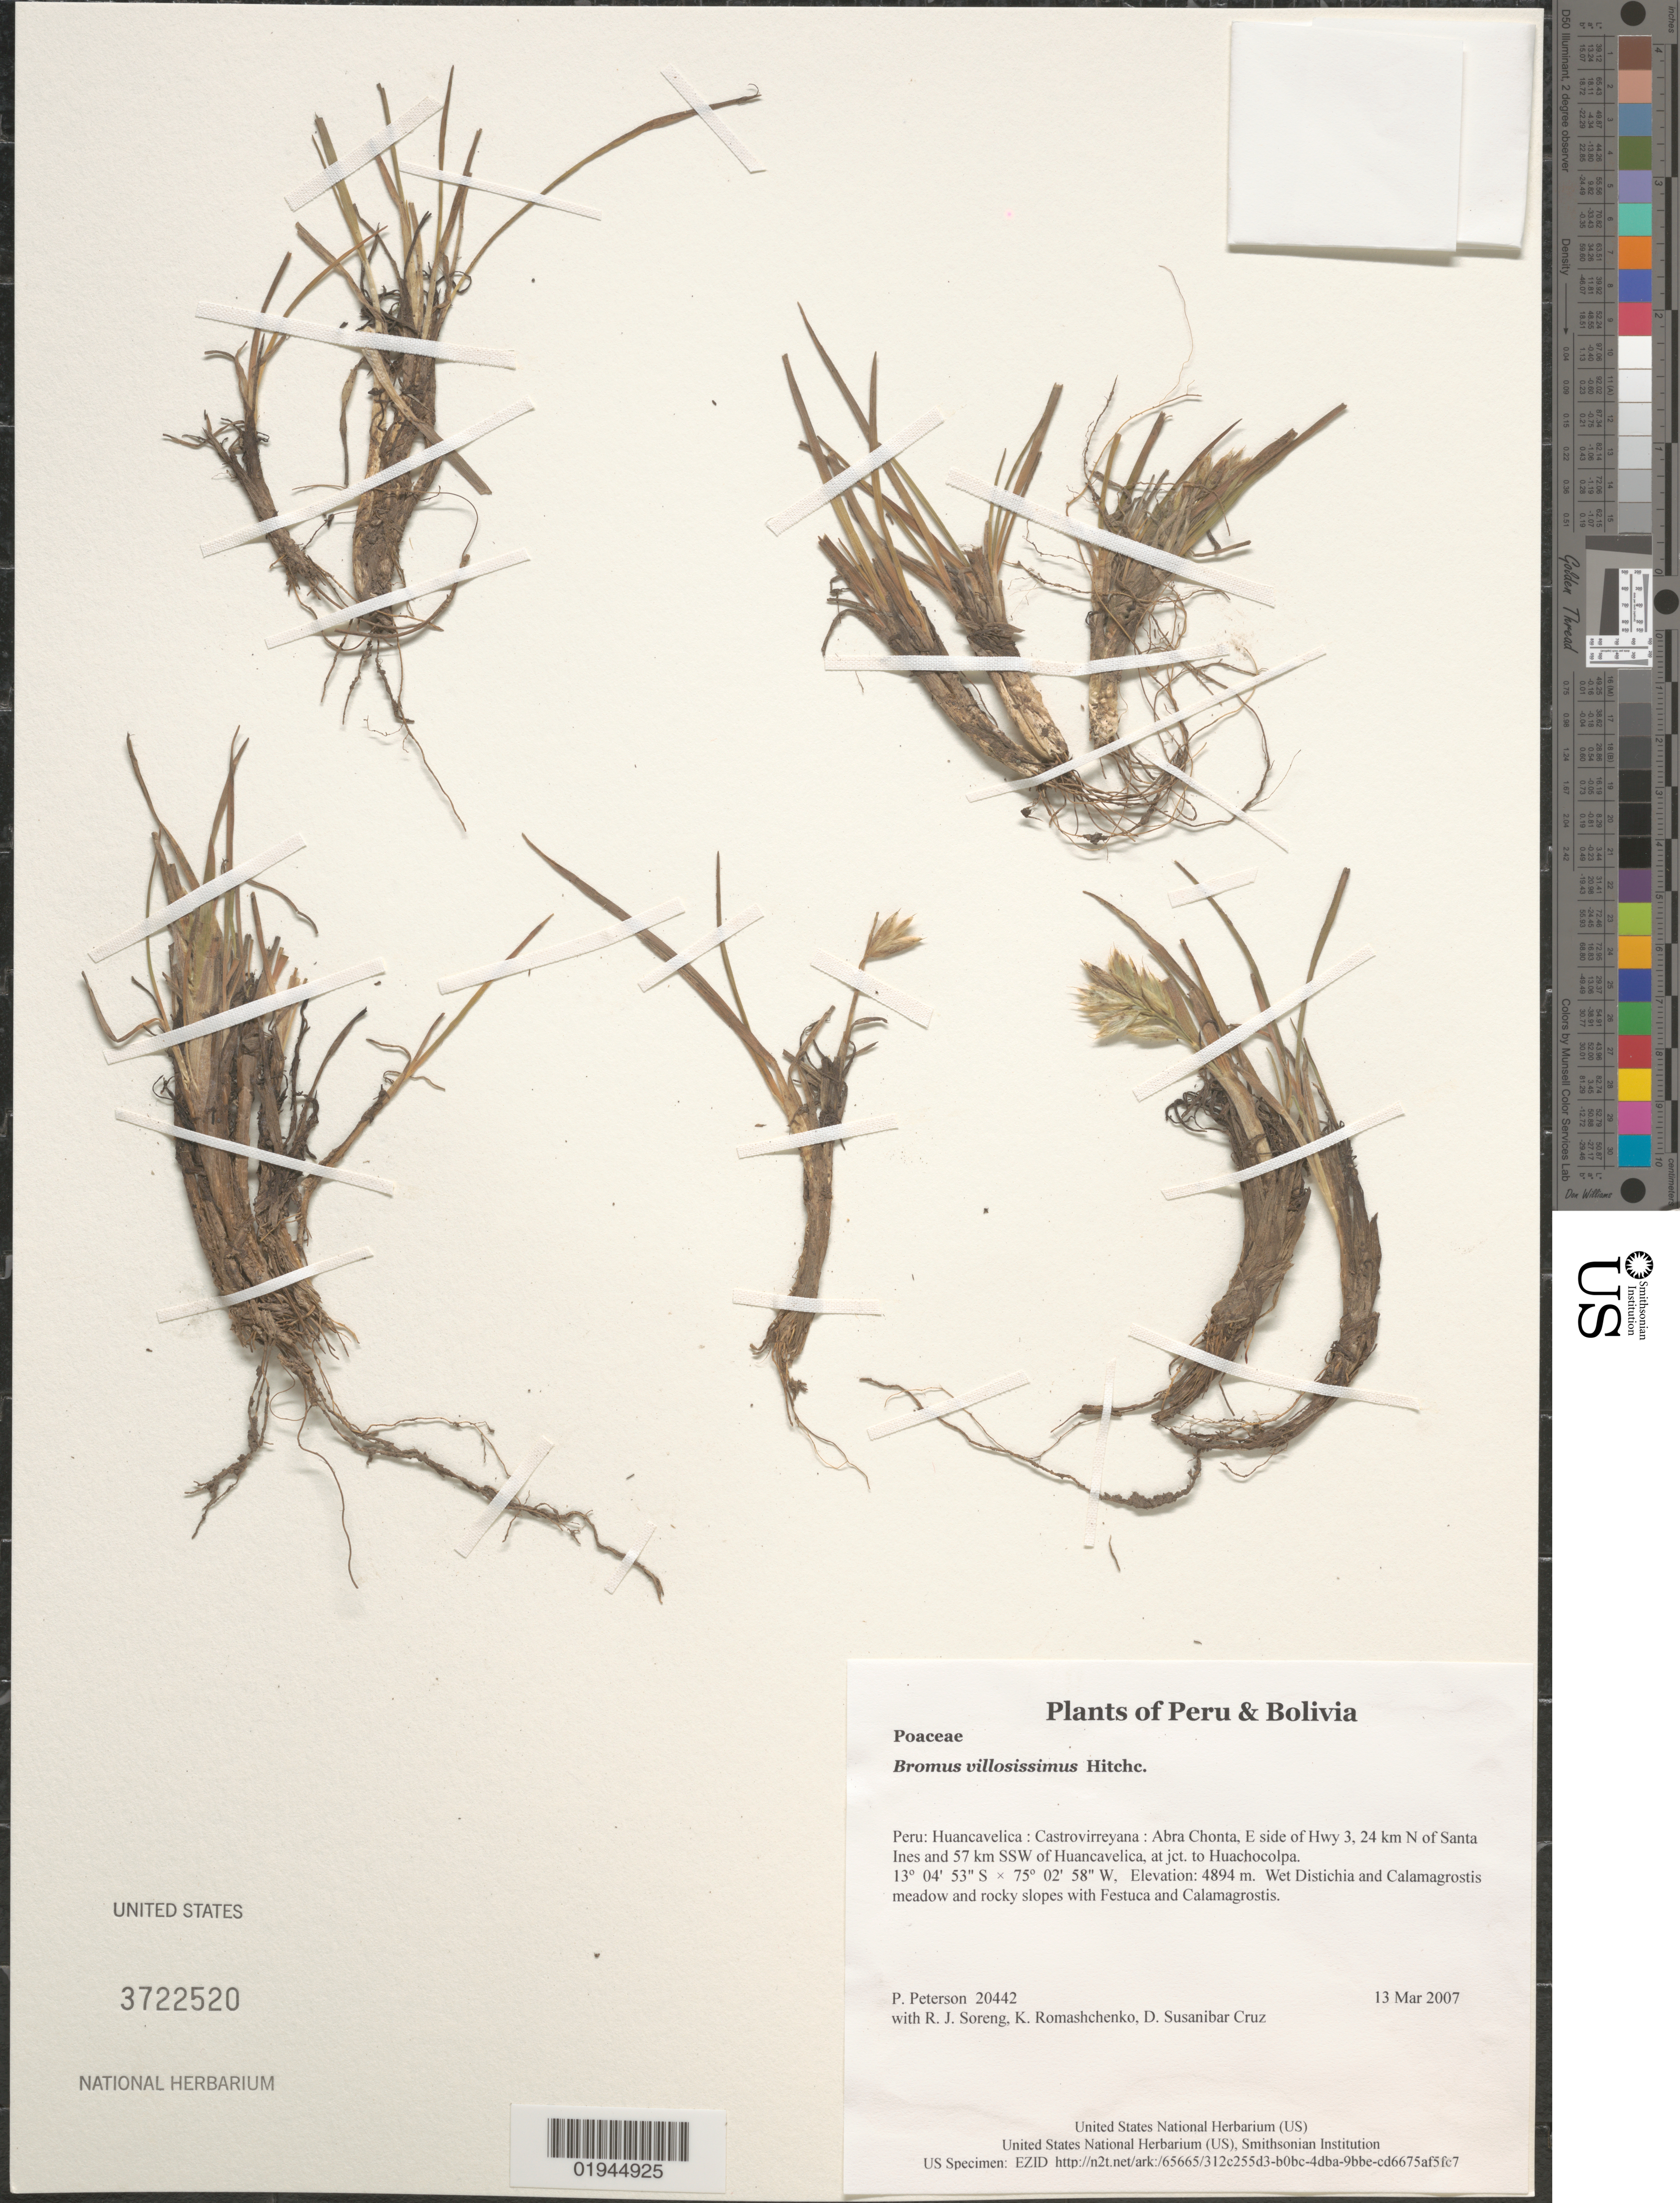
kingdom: Plantae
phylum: Tracheophyta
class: Liliopsida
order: Poales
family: Poaceae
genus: Bromus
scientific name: Bromus villosissimus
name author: Hitchc.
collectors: P. M. Peterson, R. J. Soreng, K. Romashchenko & D. Susanibar Cruz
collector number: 20442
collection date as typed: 13 Mar 2007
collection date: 2007-03-13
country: Peru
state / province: Huancavelica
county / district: Castrovirreyna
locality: Abra Chonta, E side of Hwy 3, 24 km N of Santa Ines and 57 km SSW of Huancavelica, at jct. to Huachocolpa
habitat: Wet Distichia and Calamagrostis meadow and rocky slopes with Festuca and Calamagrostis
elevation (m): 4894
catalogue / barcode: US 3722520